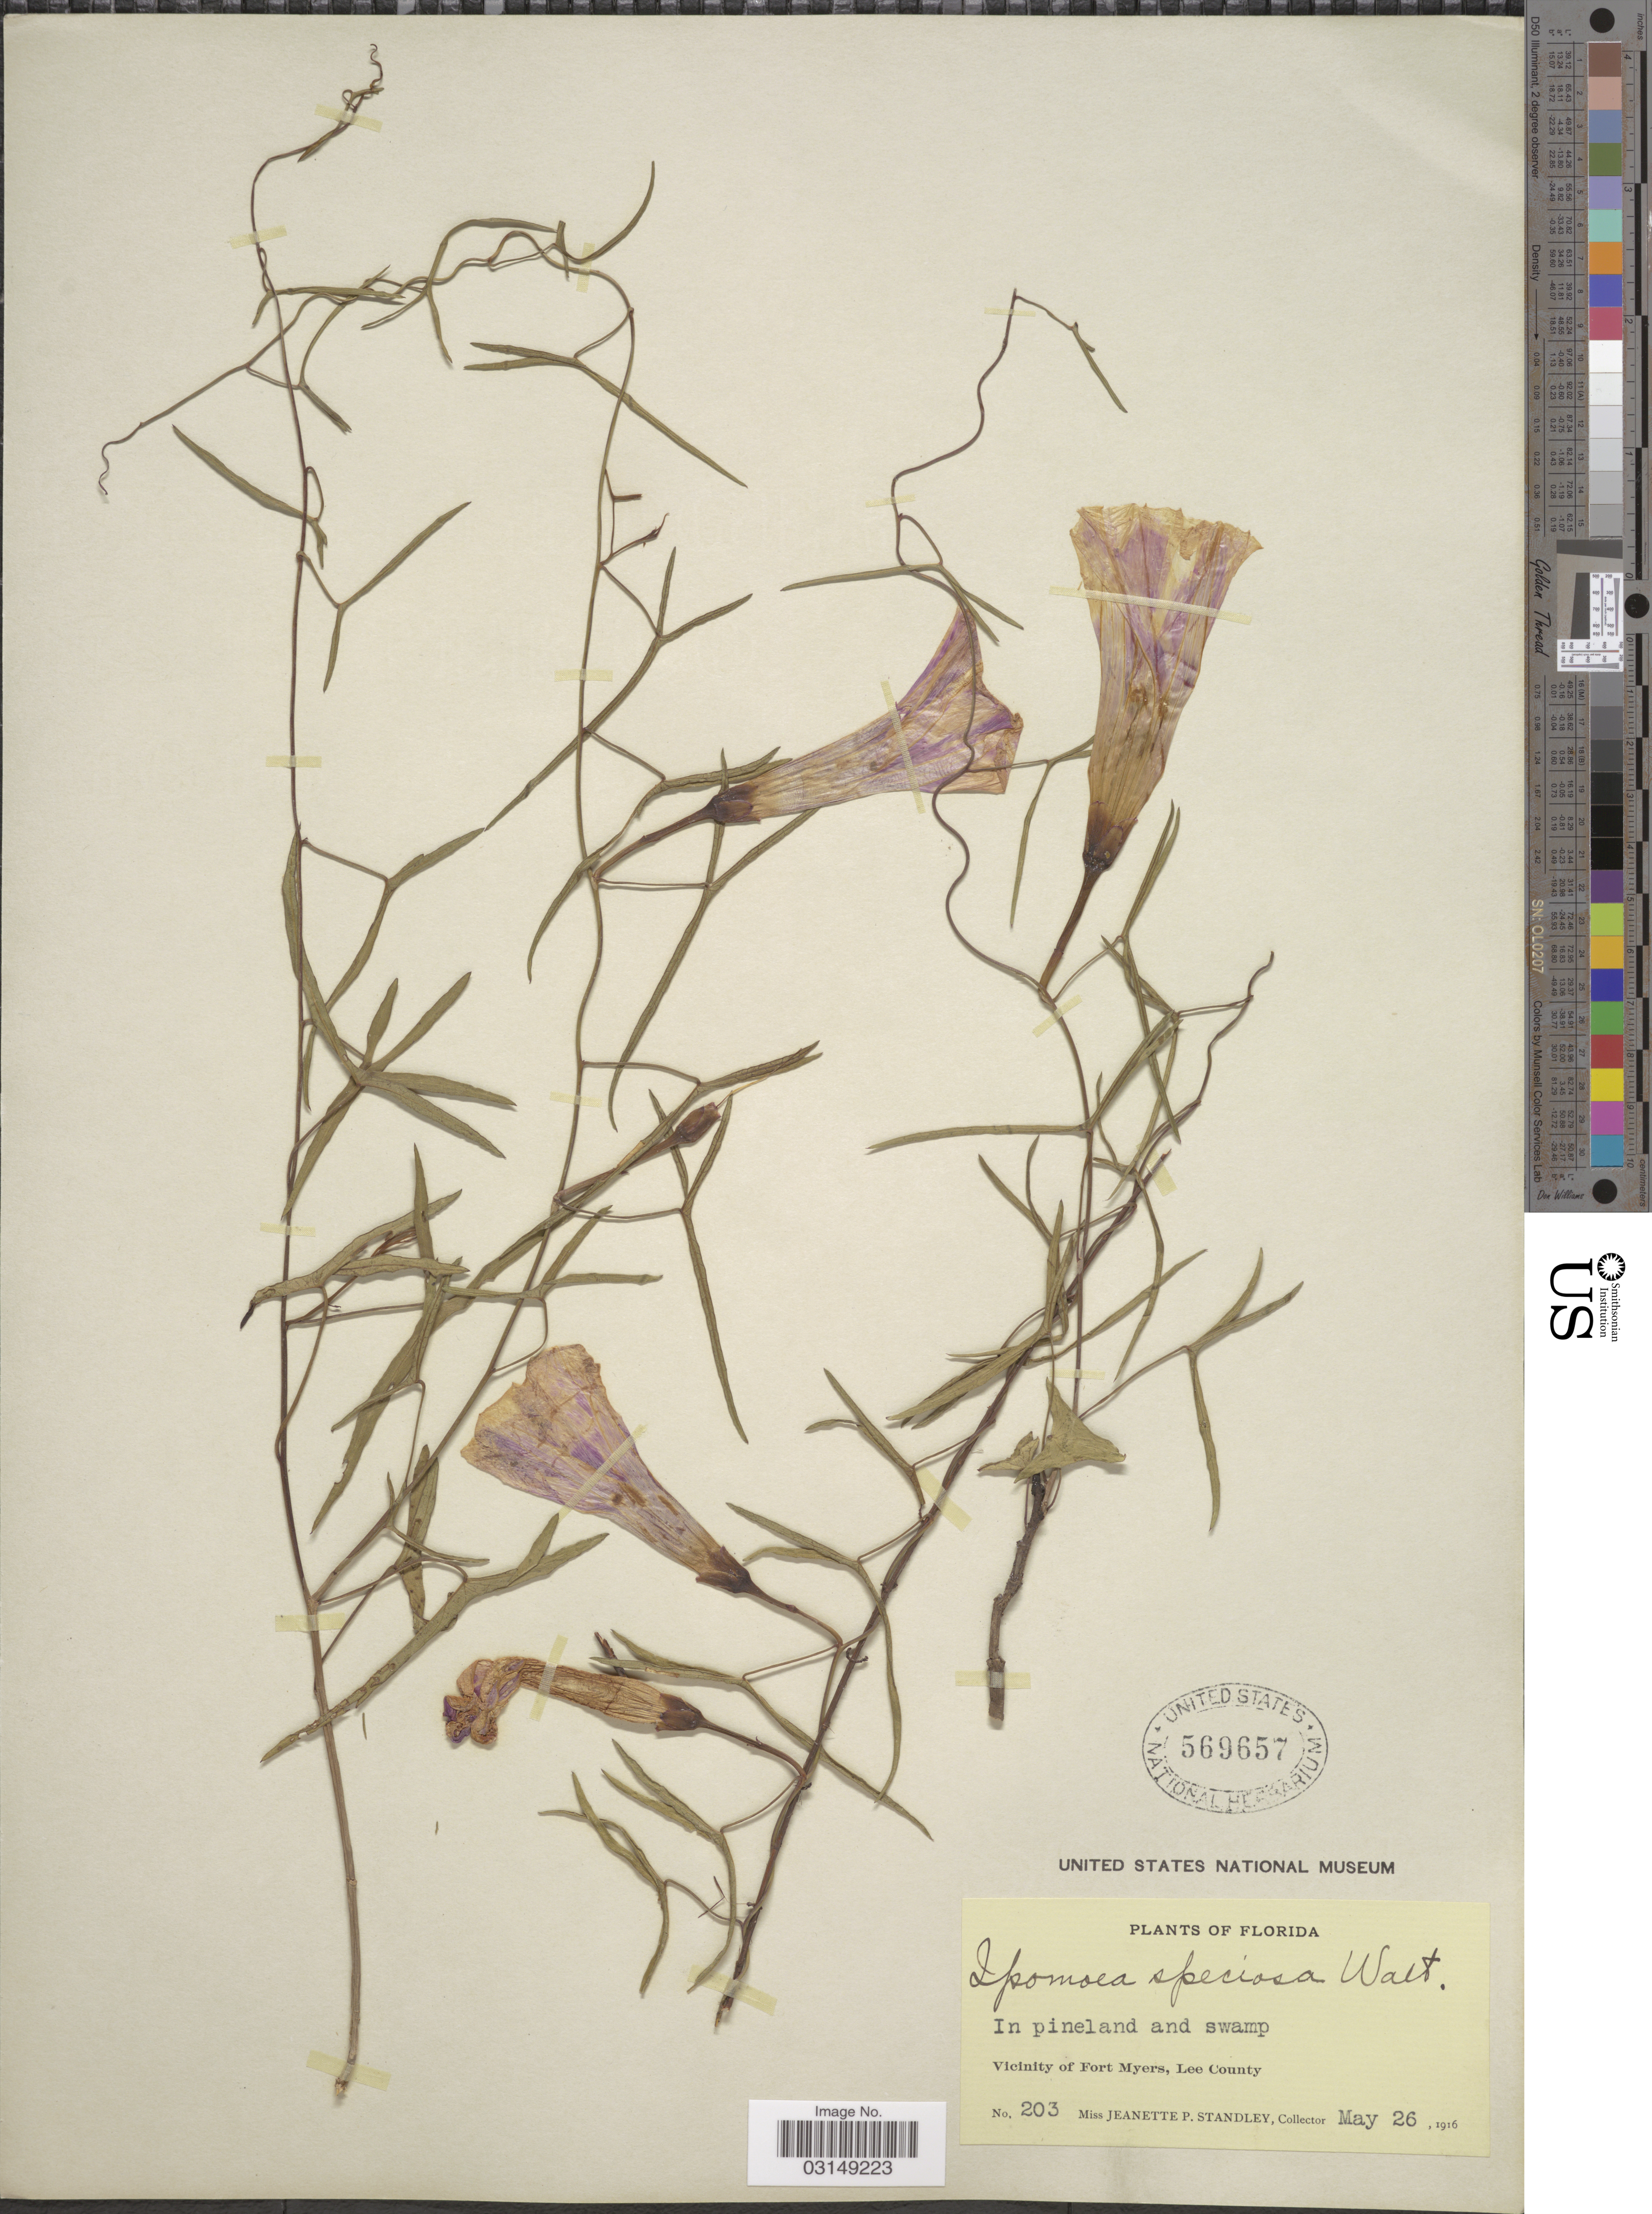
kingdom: Plantae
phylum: Tracheophyta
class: Magnoliopsida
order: Solanales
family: Convolvulaceae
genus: Ipomoea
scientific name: Ipomoea sagittata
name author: Poir.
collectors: J. P. Standley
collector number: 203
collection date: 1916-05-26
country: United States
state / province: Florida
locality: Vicinity of Fort Myers, Lee County.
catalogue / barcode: US 569657